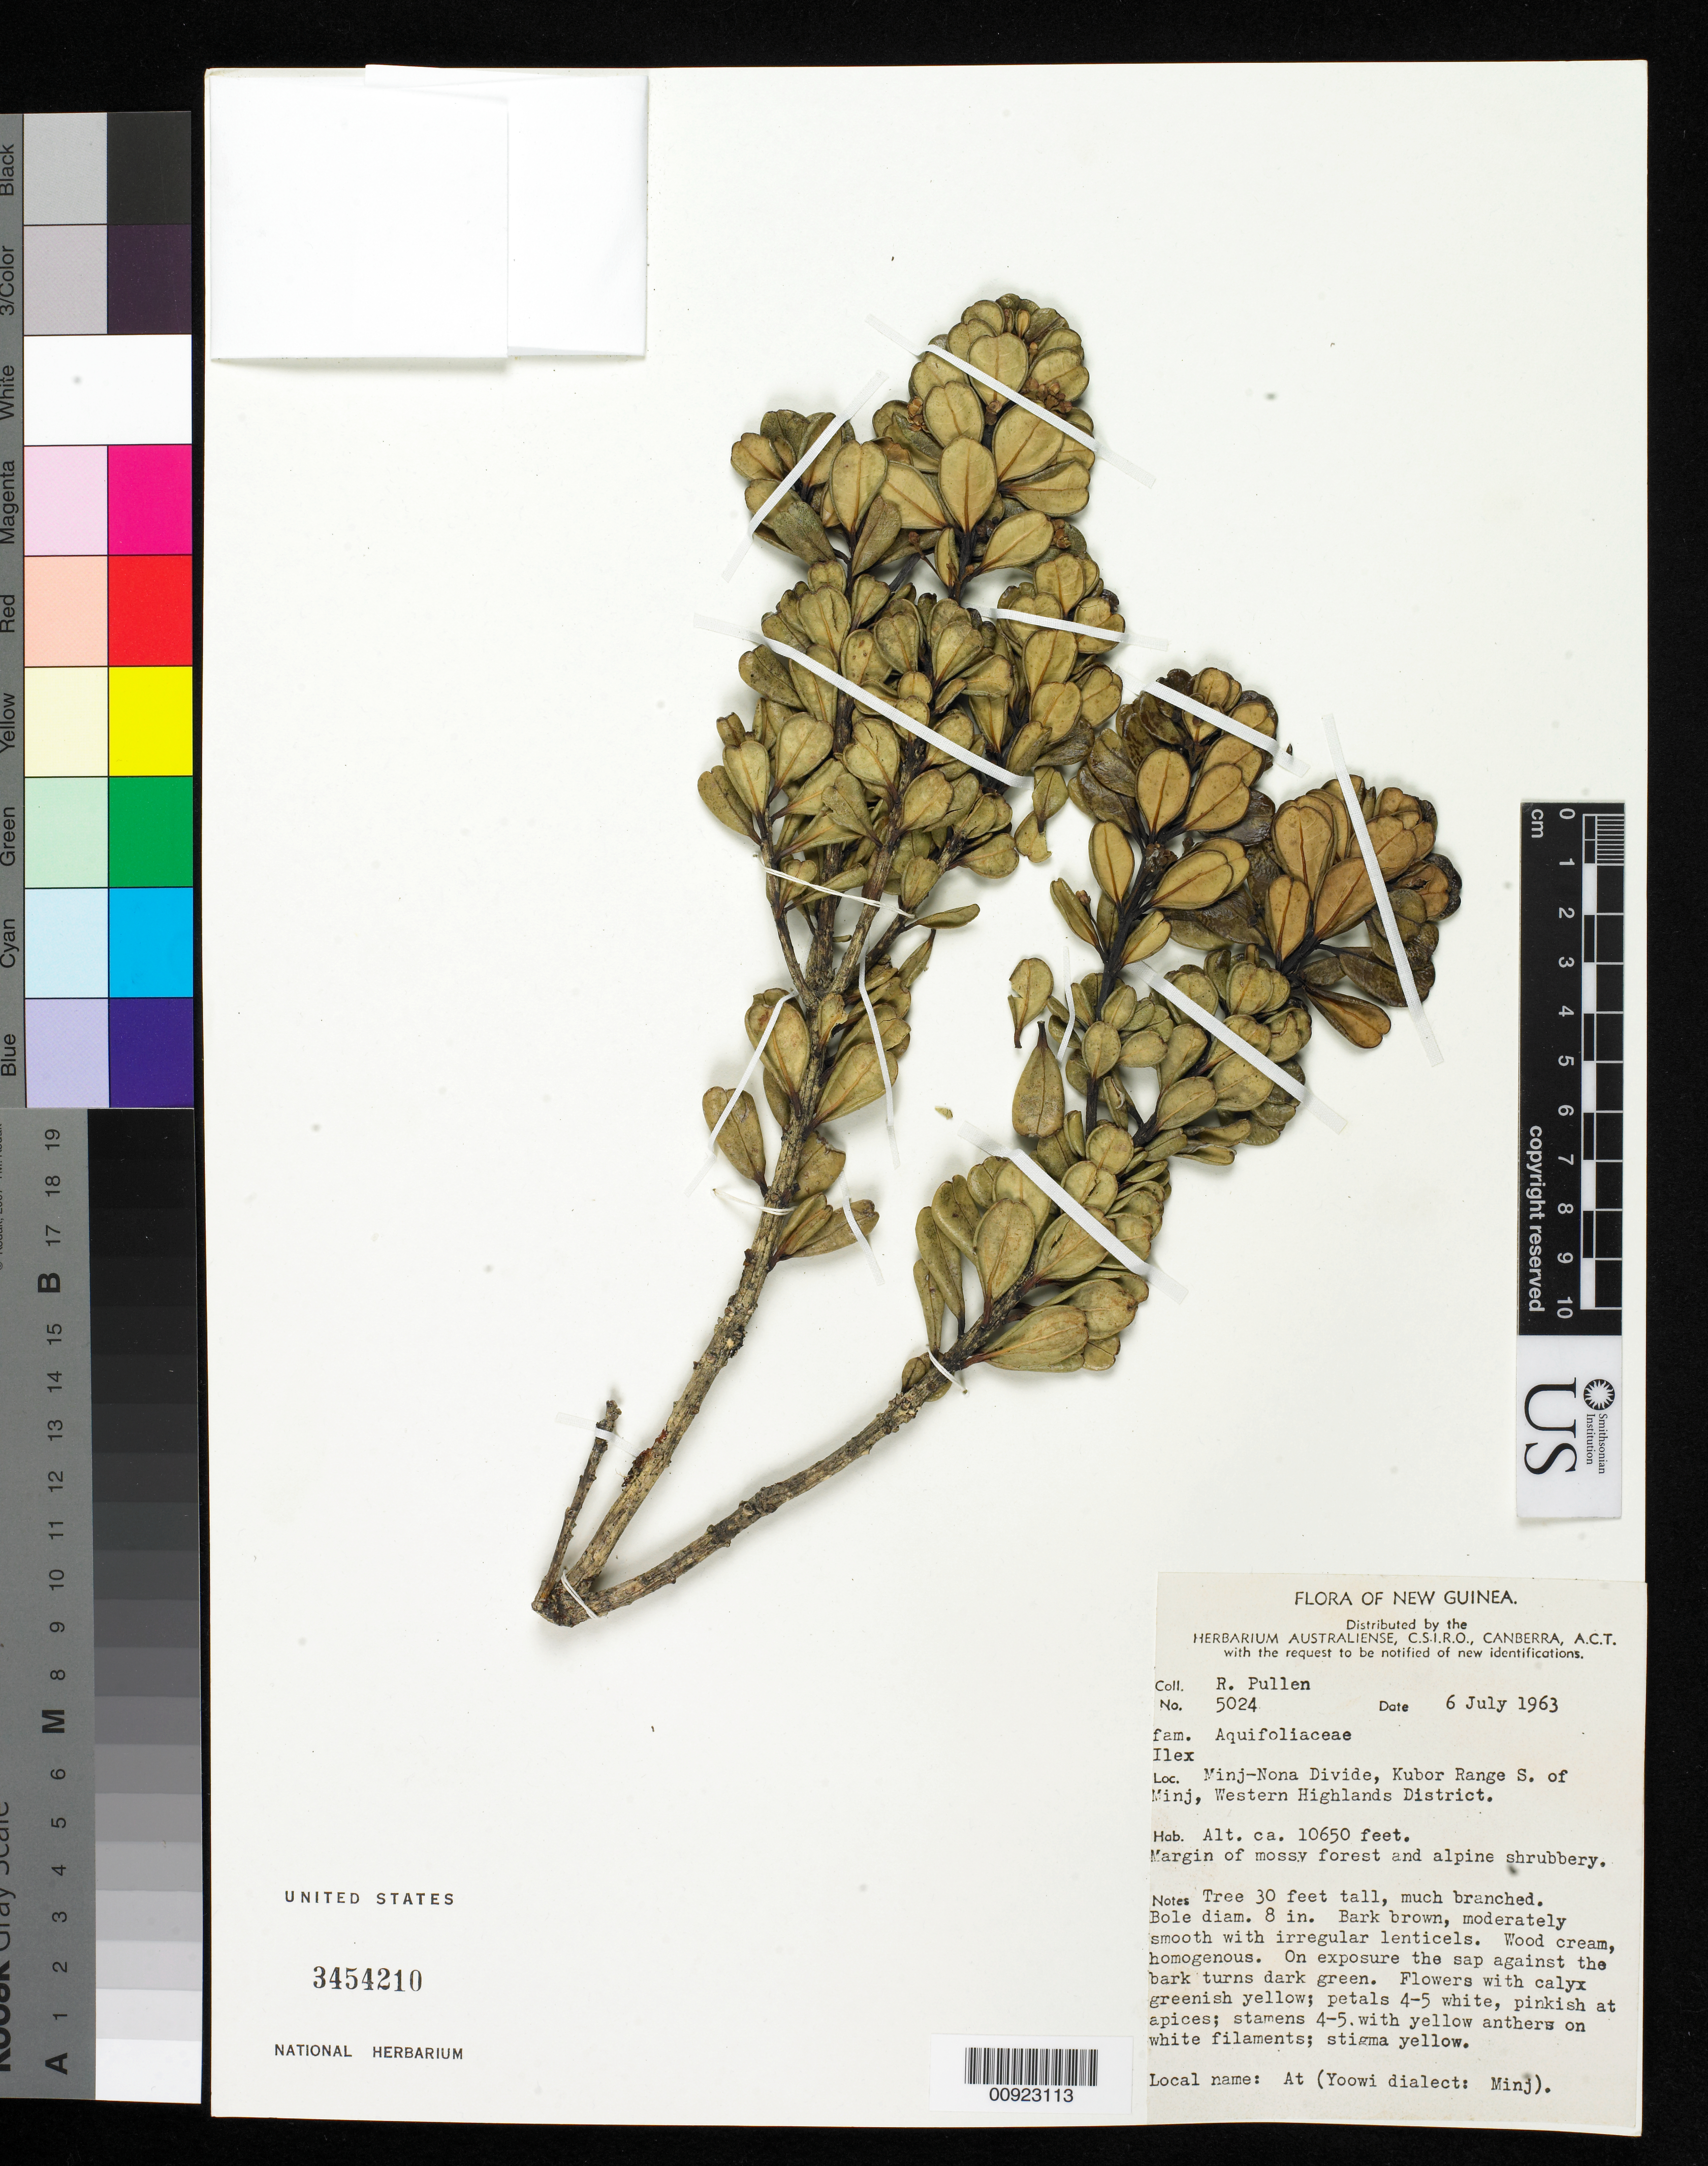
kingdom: Plantae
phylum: Tracheophyta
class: Magnoliopsida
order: Aquifoliales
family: Aquifoliaceae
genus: Ilex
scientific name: Ilex sp.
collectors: R. Pullen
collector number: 5024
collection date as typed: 06 Jul 1963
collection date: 1963-07-06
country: Papua New Guinea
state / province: Western Highlands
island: New Guinea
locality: Minj-Nona Divide, Kubor Range S. of Minj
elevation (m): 3246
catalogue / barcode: US 3454210